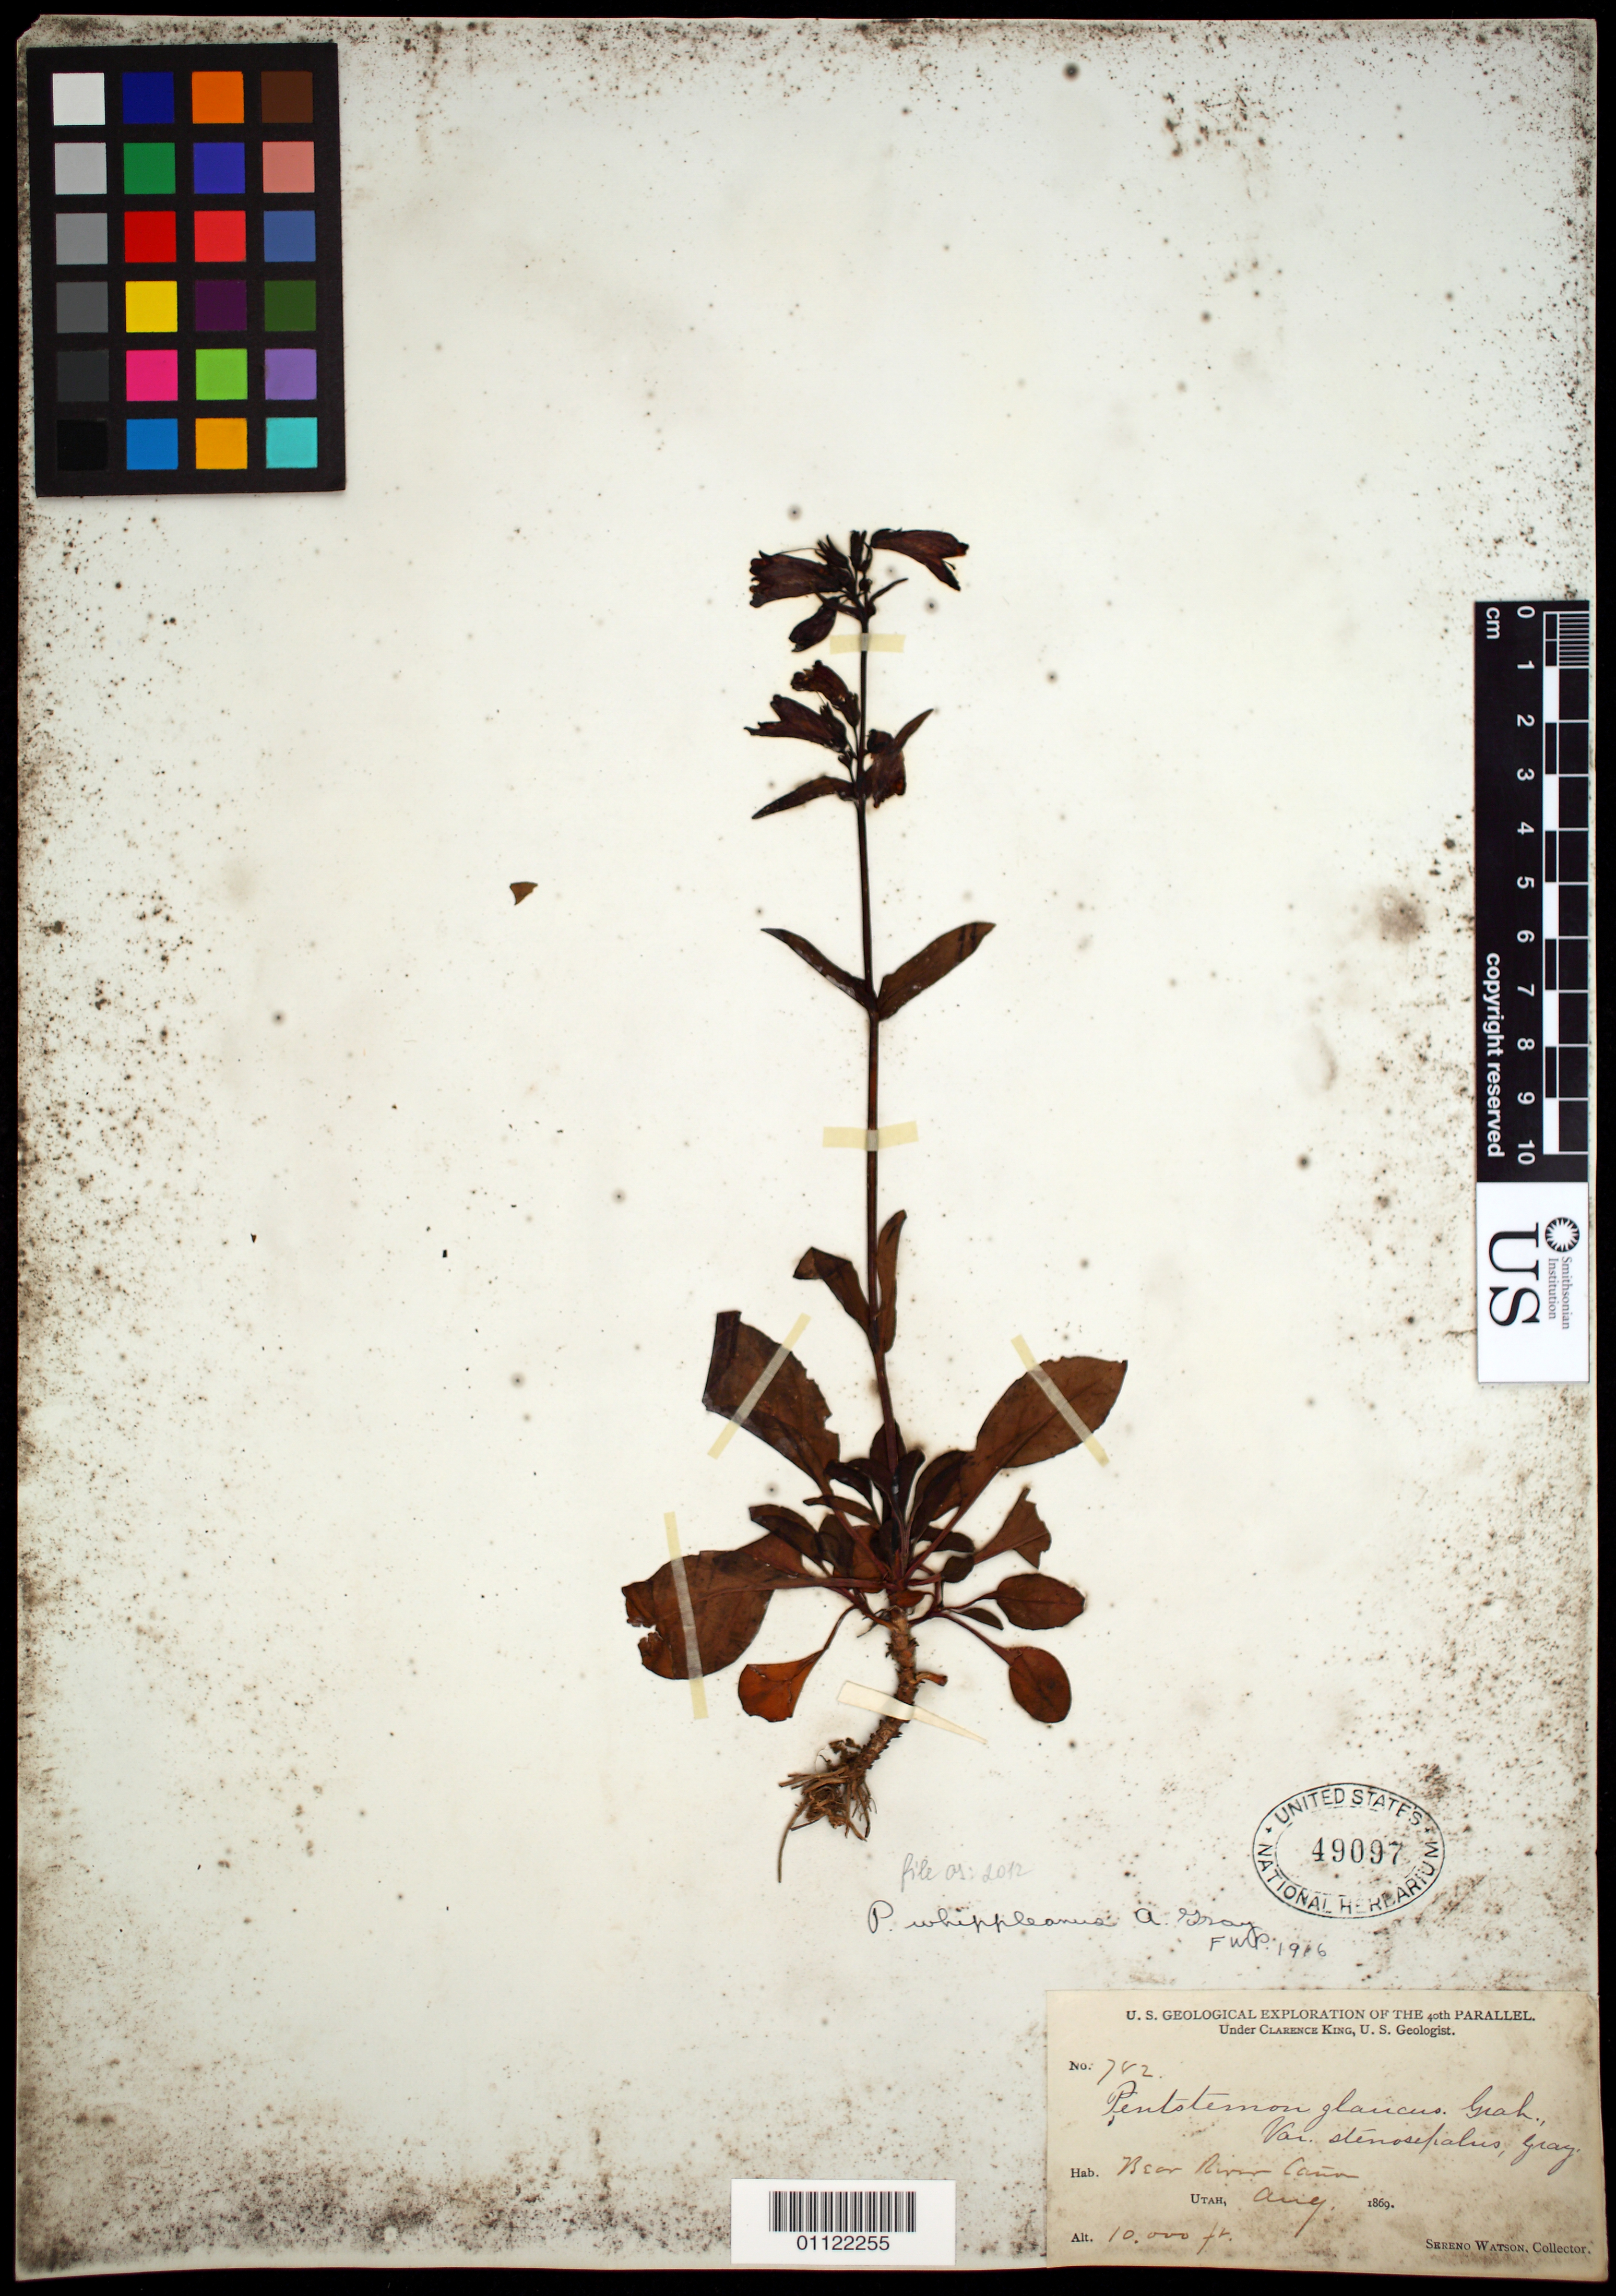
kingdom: Plantae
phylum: Tracheophyta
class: Magnoliopsida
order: Lamiales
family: Plantaginaceae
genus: Penstemon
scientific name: Penstemon whippleanus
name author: A. Gray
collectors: S. Watson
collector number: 782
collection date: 1869-08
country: United States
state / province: Utah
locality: Bear River Canyon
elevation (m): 3048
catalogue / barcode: US 49097